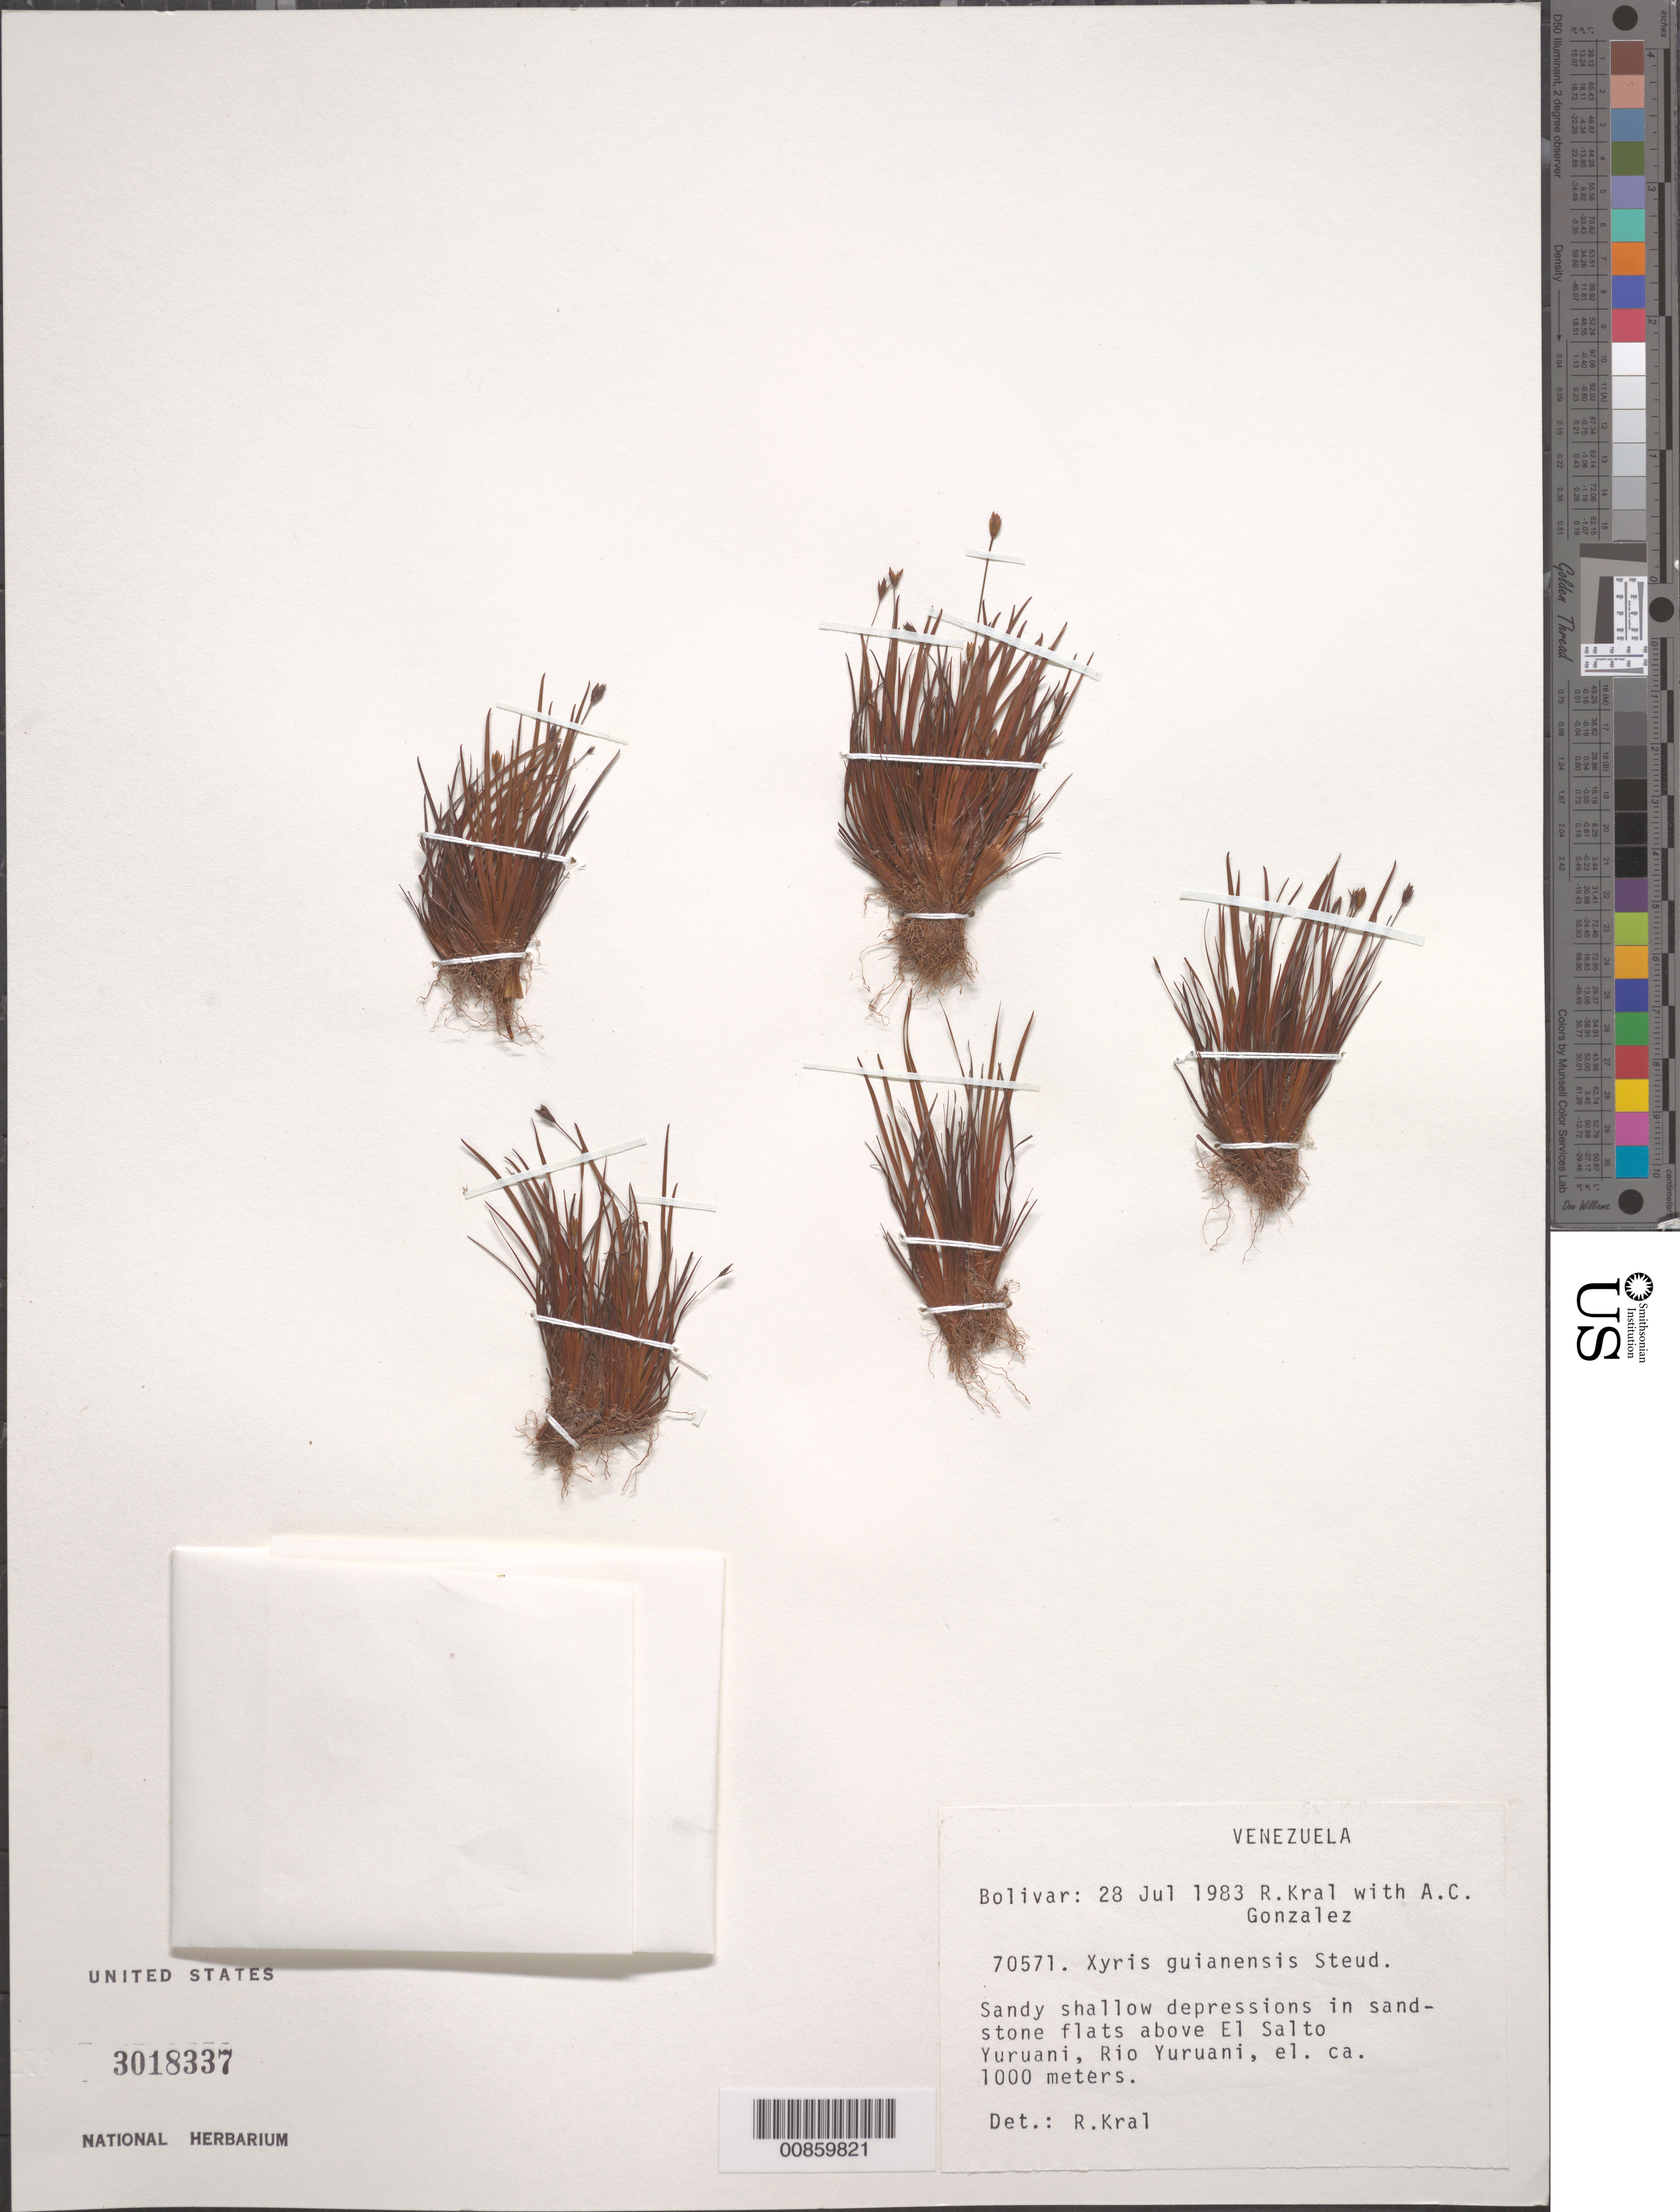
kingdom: Plantae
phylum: Tracheophyta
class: Liliopsida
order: Poales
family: Xyridaceae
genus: Xyris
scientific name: Xyris guianensis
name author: Steud.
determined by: Kral, Robert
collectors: R. Kral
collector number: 70571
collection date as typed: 28-Jul-83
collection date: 1983-07-28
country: Venezuela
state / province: Bolívar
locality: El Salto Yuruani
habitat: Sandy shallow depressions in sandstone flats.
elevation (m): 1000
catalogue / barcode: US 3018337